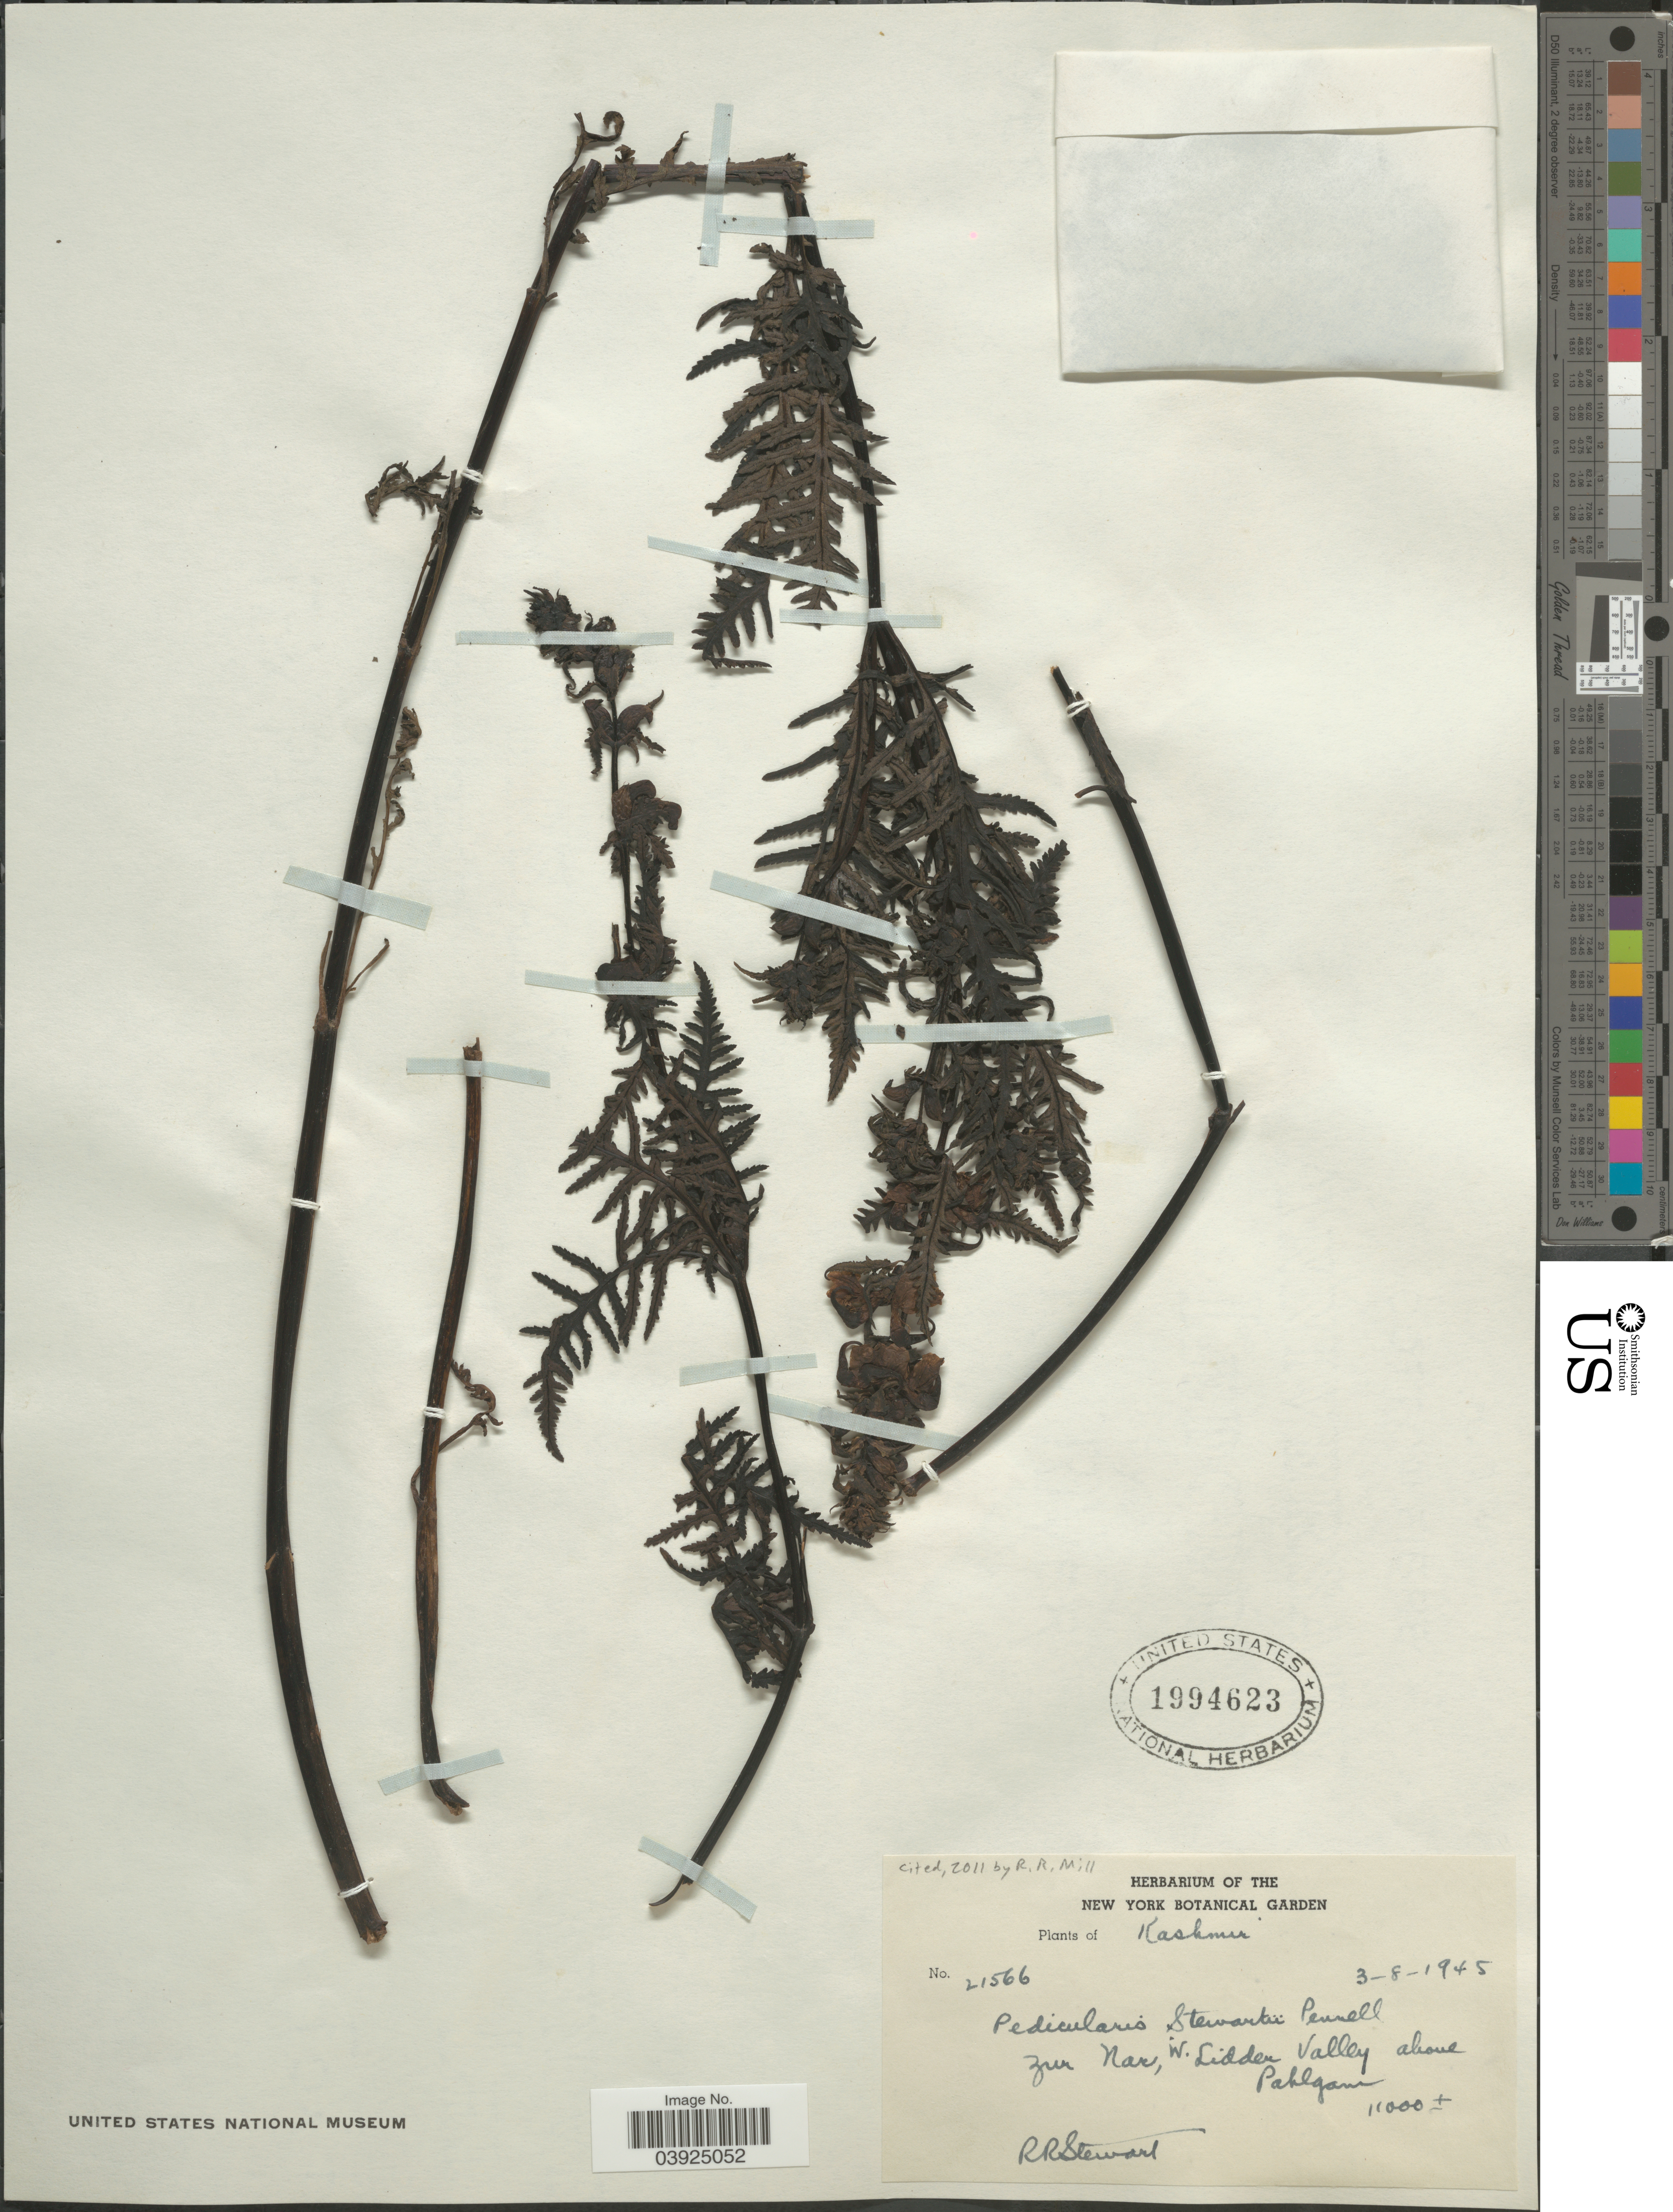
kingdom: Plantae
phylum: Tracheophyta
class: Magnoliopsida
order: Lamiales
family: Orobanchaceae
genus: Pedicularis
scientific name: Pedicularis stewartii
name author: Pennell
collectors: R. Stewart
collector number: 21566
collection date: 1945-08-03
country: India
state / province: Jammu and Kashmir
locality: Kashmir. Zur Nar, W. Lidder Valley above Pahlgam.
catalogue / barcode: US 1994623